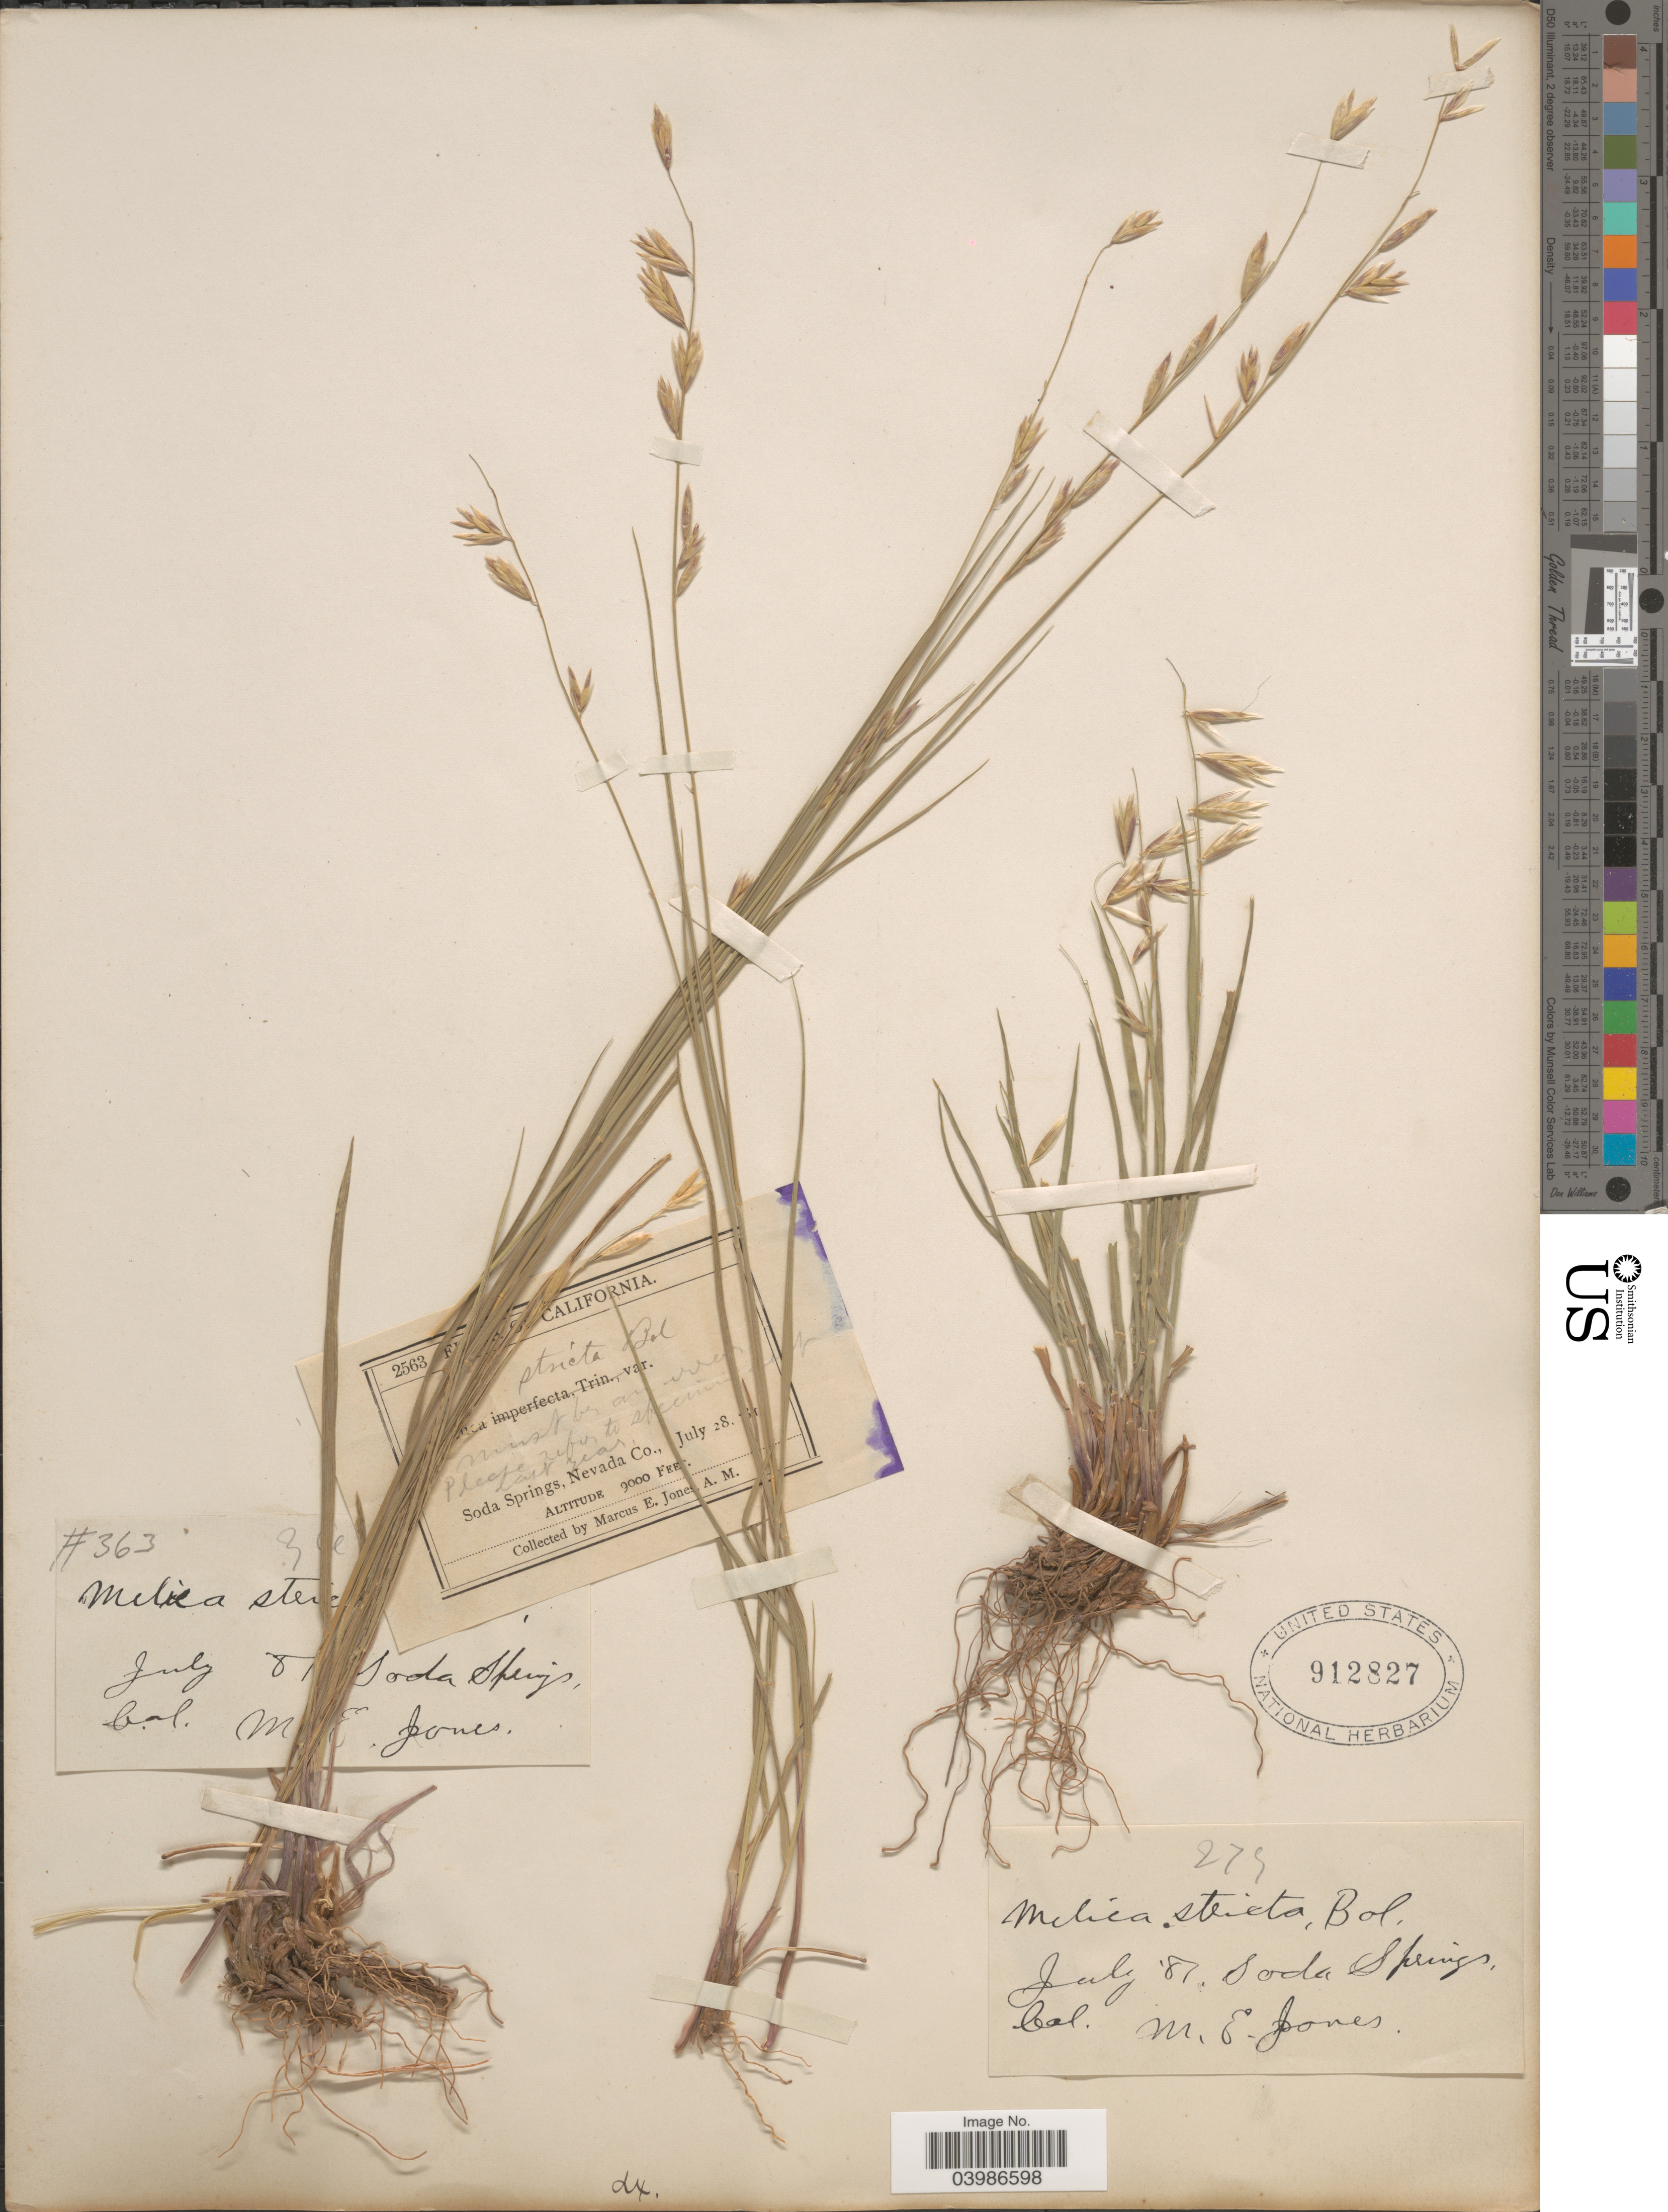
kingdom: Plantae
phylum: Tracheophyta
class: Liliopsida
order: Poales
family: Poaceae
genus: Melica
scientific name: Melica stricta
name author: Bol.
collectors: M. E. Jones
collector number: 363/2563?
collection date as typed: Transcribed d/m/y: 28/7/87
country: United States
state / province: California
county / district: Nevada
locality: Soda Springs, Nevada Co.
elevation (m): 2743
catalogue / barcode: US 912827